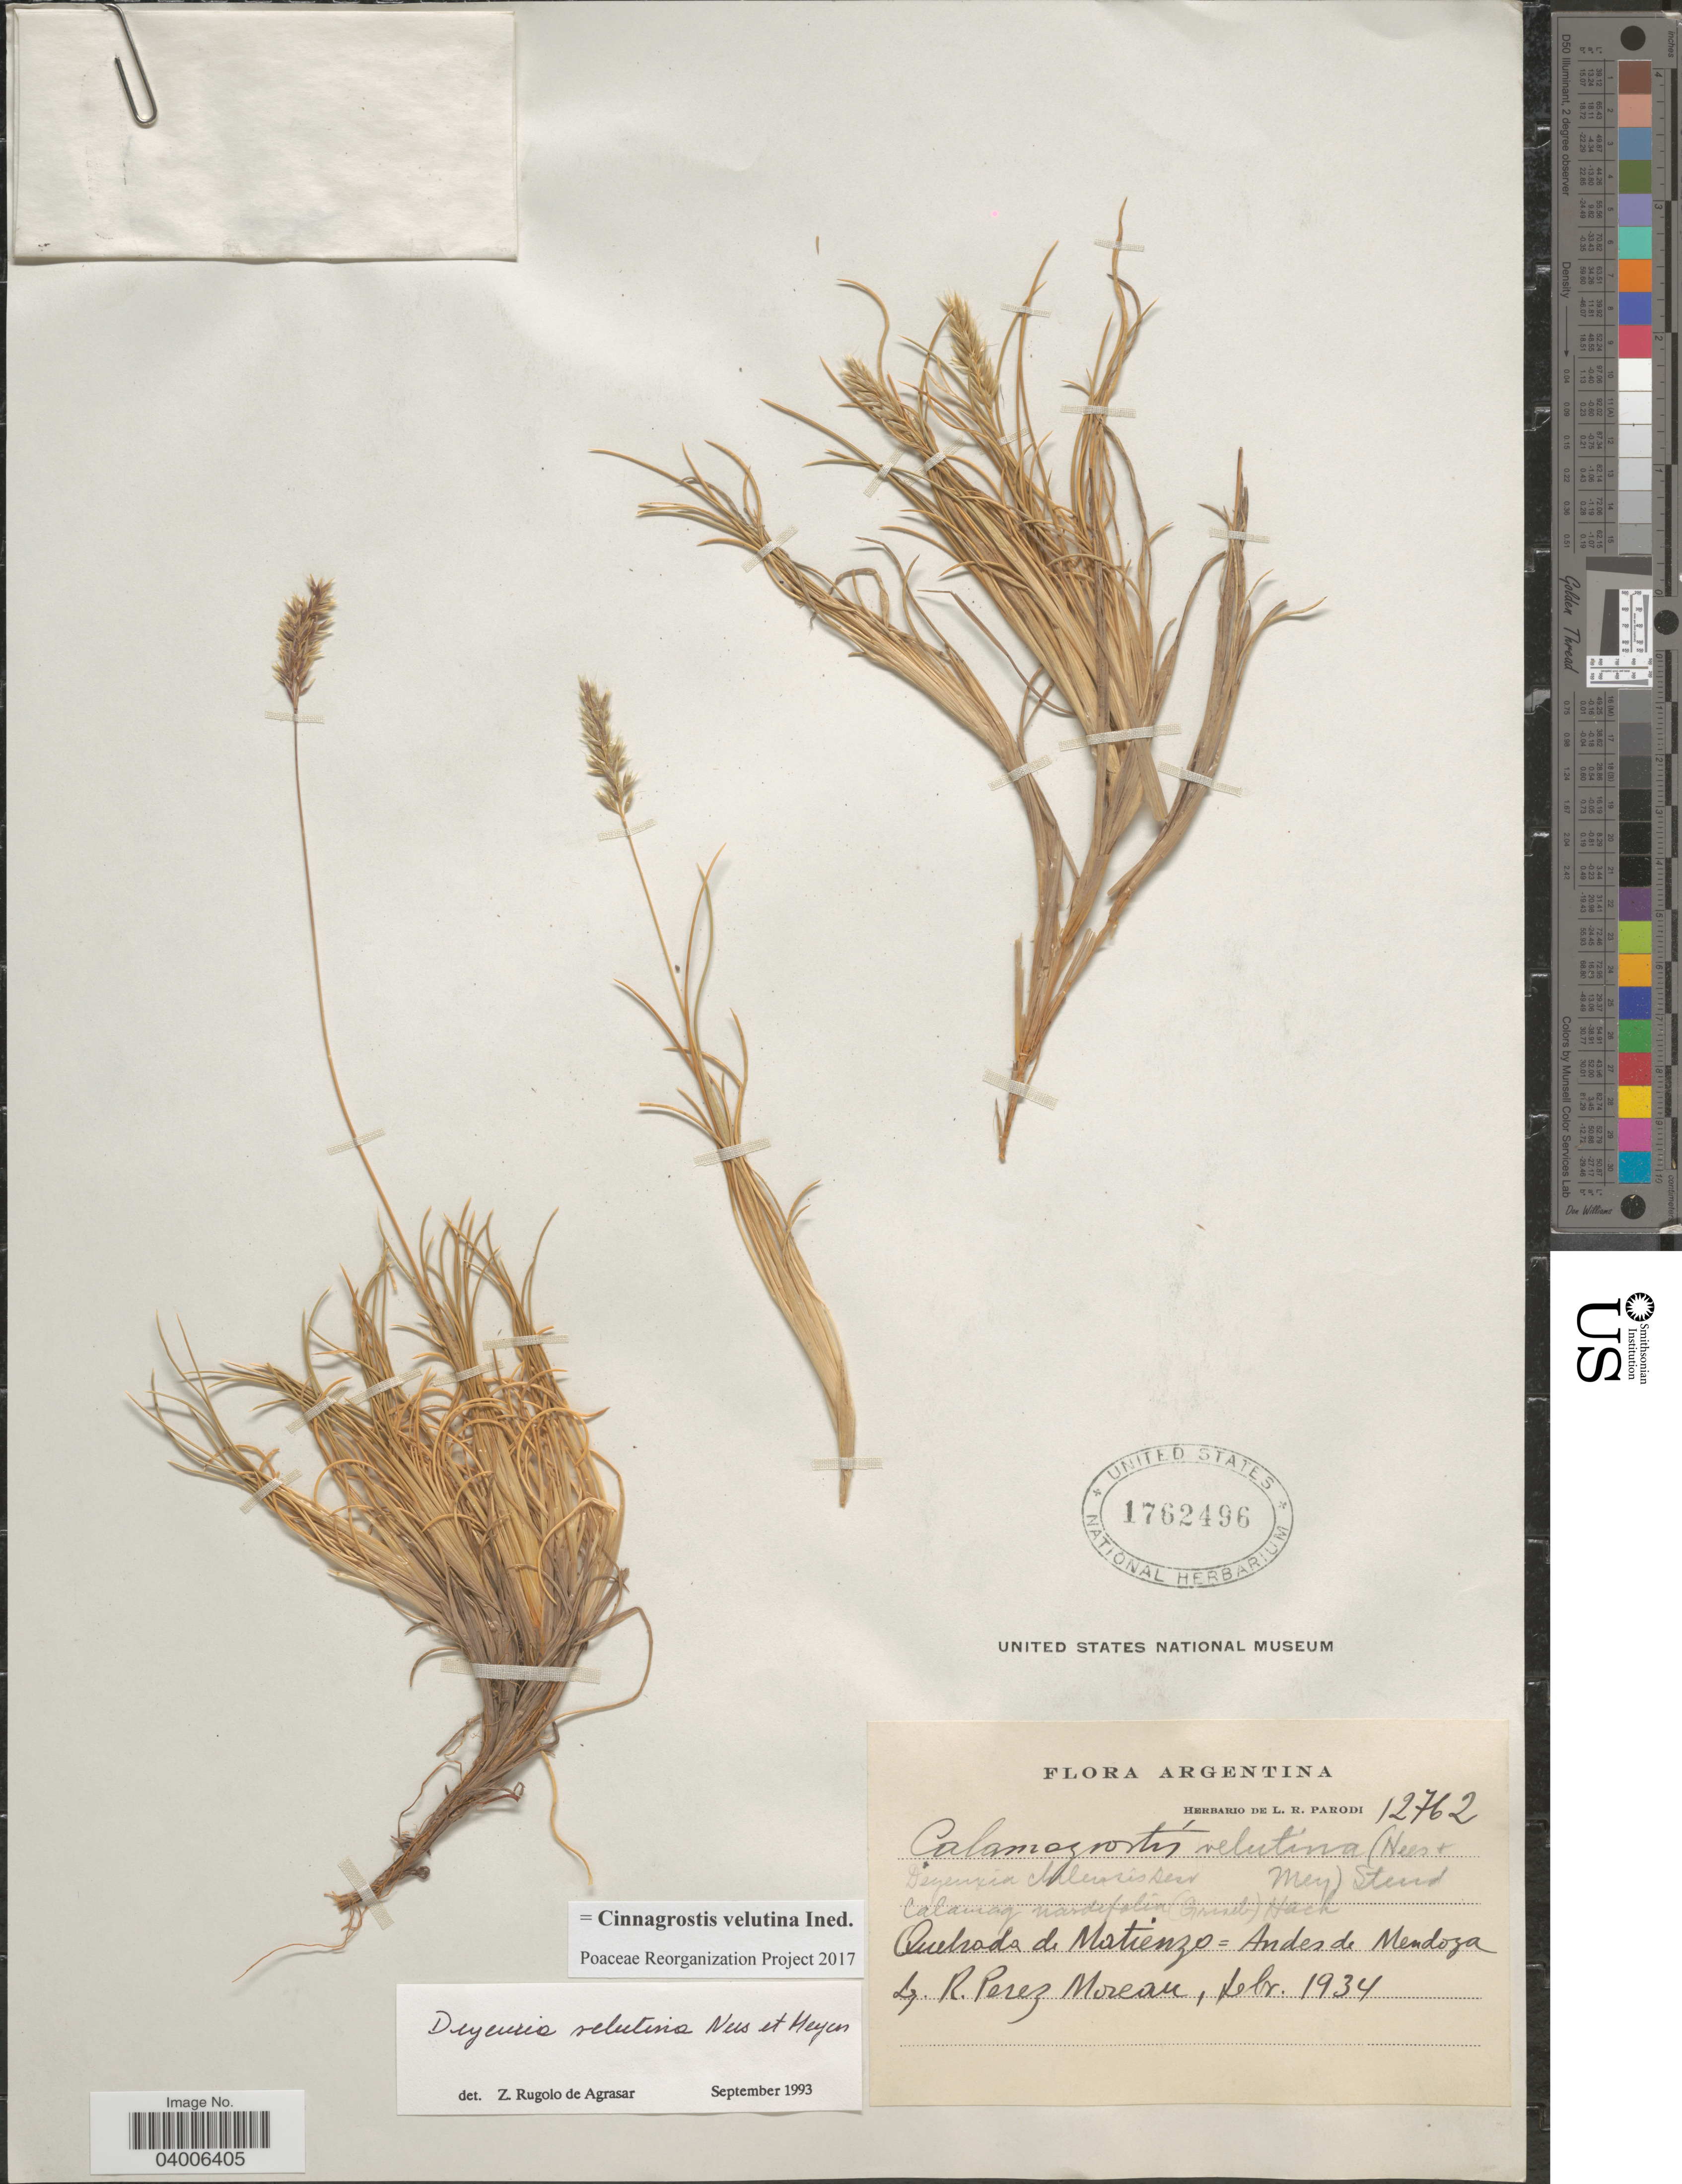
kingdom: Plantae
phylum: Tracheophyta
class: Liliopsida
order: Poales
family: Poaceae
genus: Cinnagrostis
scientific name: Cinnagrostis velutina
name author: (Nees & Meyen) P.M. Peterson et al.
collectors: R. L. Pérez-Moreau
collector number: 12762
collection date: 1934-02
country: Argentina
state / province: Mendoza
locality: Quebrada de Motienzo=Andes de Mendoza.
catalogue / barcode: US 1762496